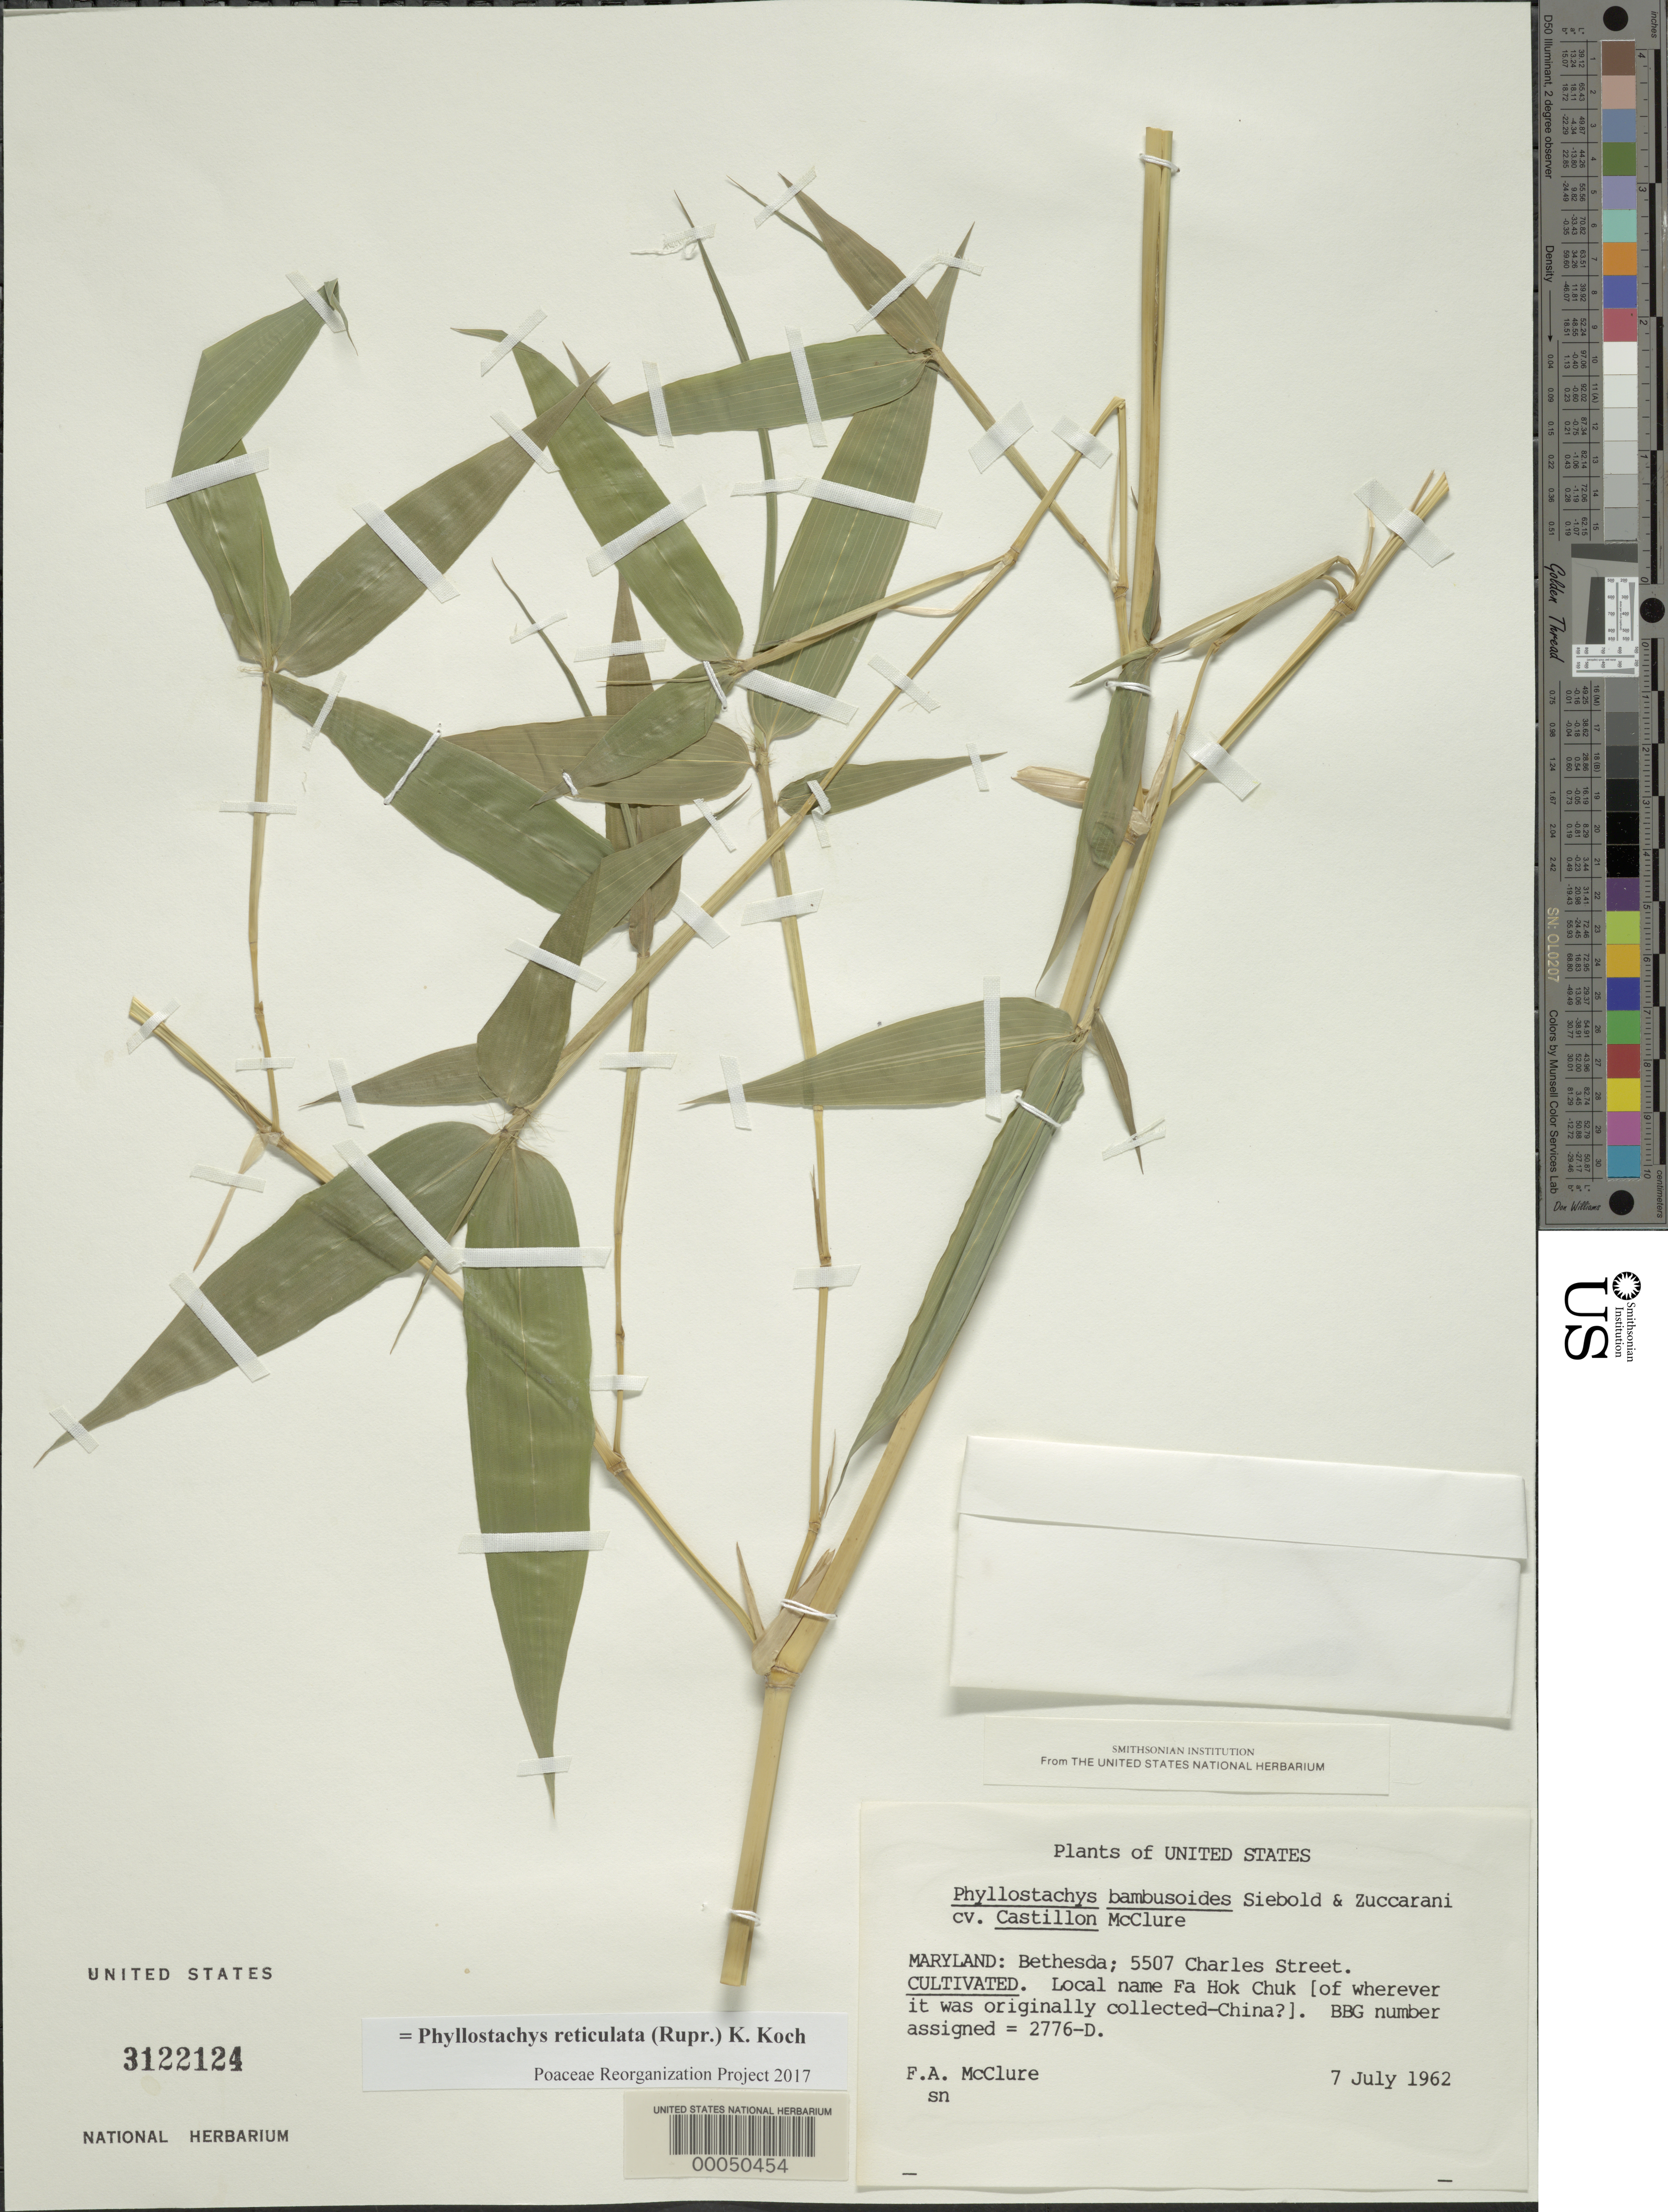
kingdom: Plantae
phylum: Tracheophyta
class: Liliopsida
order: Poales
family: Poaceae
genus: Phyllostachys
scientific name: Phyllostachys reticulata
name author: (Rupr.) K. Koch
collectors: F. A. McClure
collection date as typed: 07 Jul 1962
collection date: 1962-07-07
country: United States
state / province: Maryland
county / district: Montgomery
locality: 5507 Charles Street, Bethesda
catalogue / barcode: US 3122124